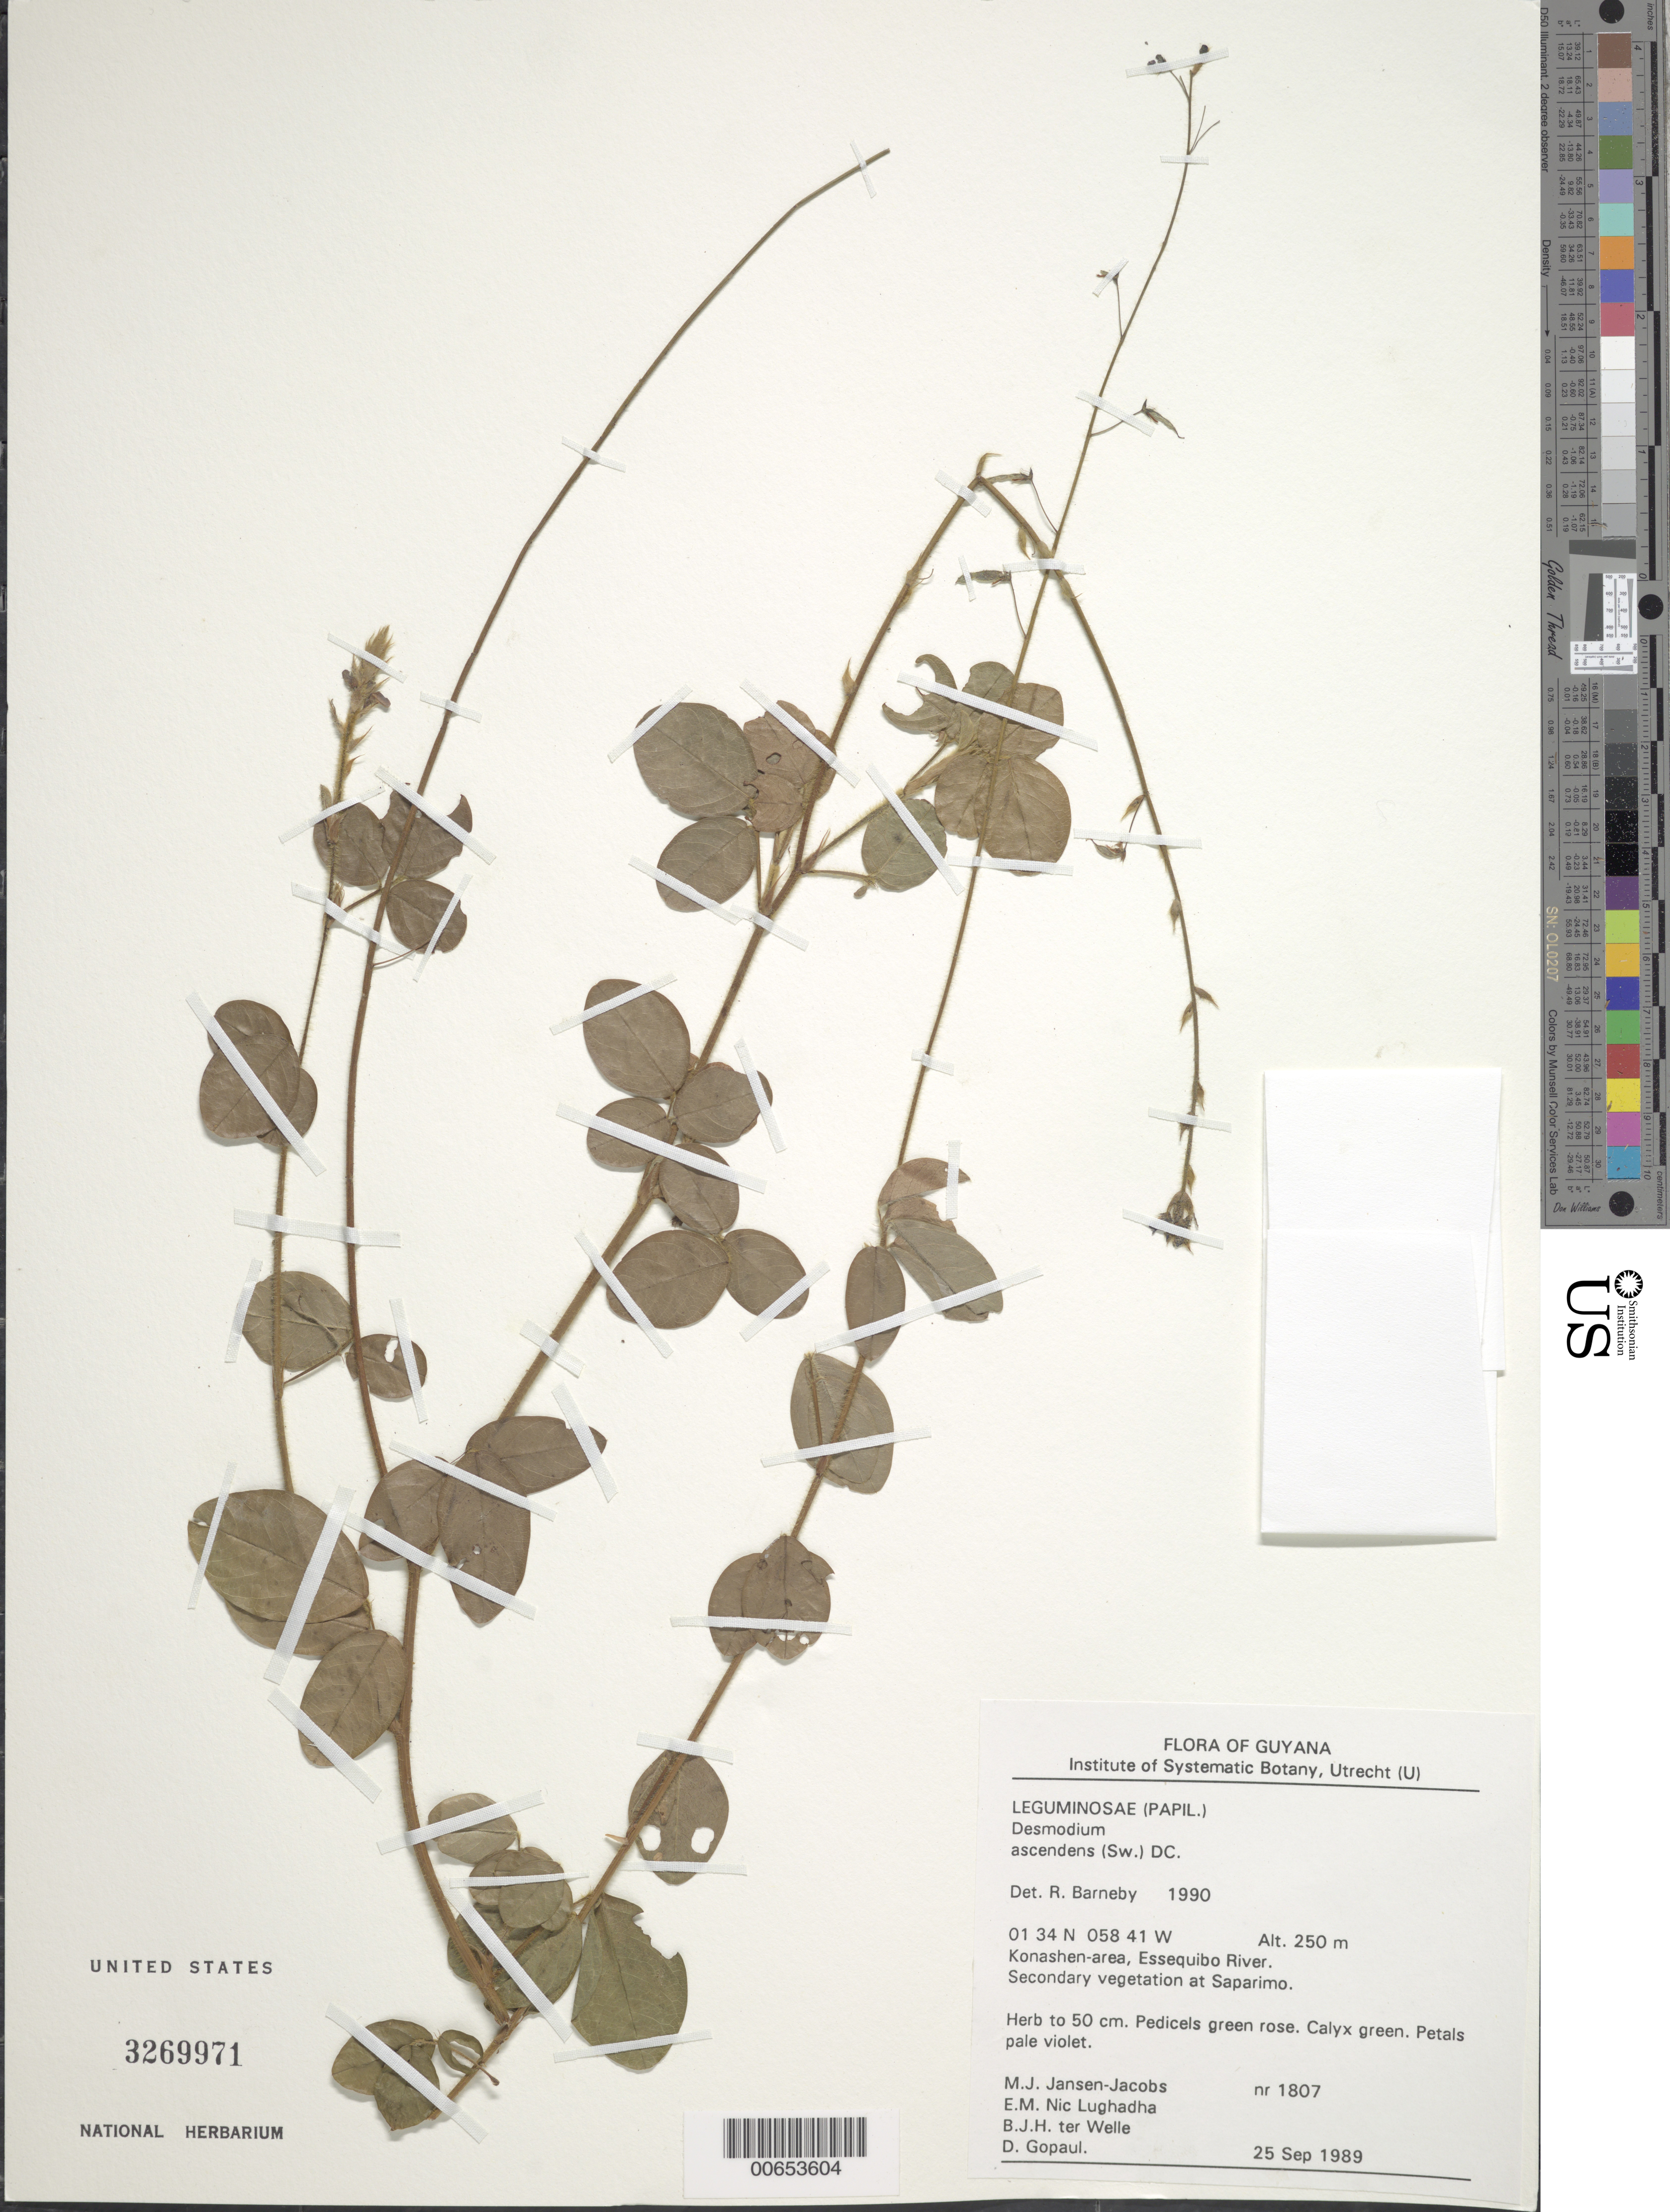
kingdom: Plantae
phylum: Tracheophyta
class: Magnoliopsida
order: Fabales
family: Fabaceae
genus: Grona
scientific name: Grona adscendens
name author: (Sw.) H. Ohashi & K. Ohashi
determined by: Strong, Mark T., (BOT), Smithsonian Institution - National Museum of Natural History (UNITED STATES)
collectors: M. J. Jansen-Jacobs, E. Nic Lughadha, B. Welle & D. Gopaul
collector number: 1807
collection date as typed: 25-Sep-89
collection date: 1989-09-25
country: Guyana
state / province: U. Takutu-U. Essequibo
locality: Konashen-area, Essequibo River at Saparimo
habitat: Secondary vegetation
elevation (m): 250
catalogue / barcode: US 3269971